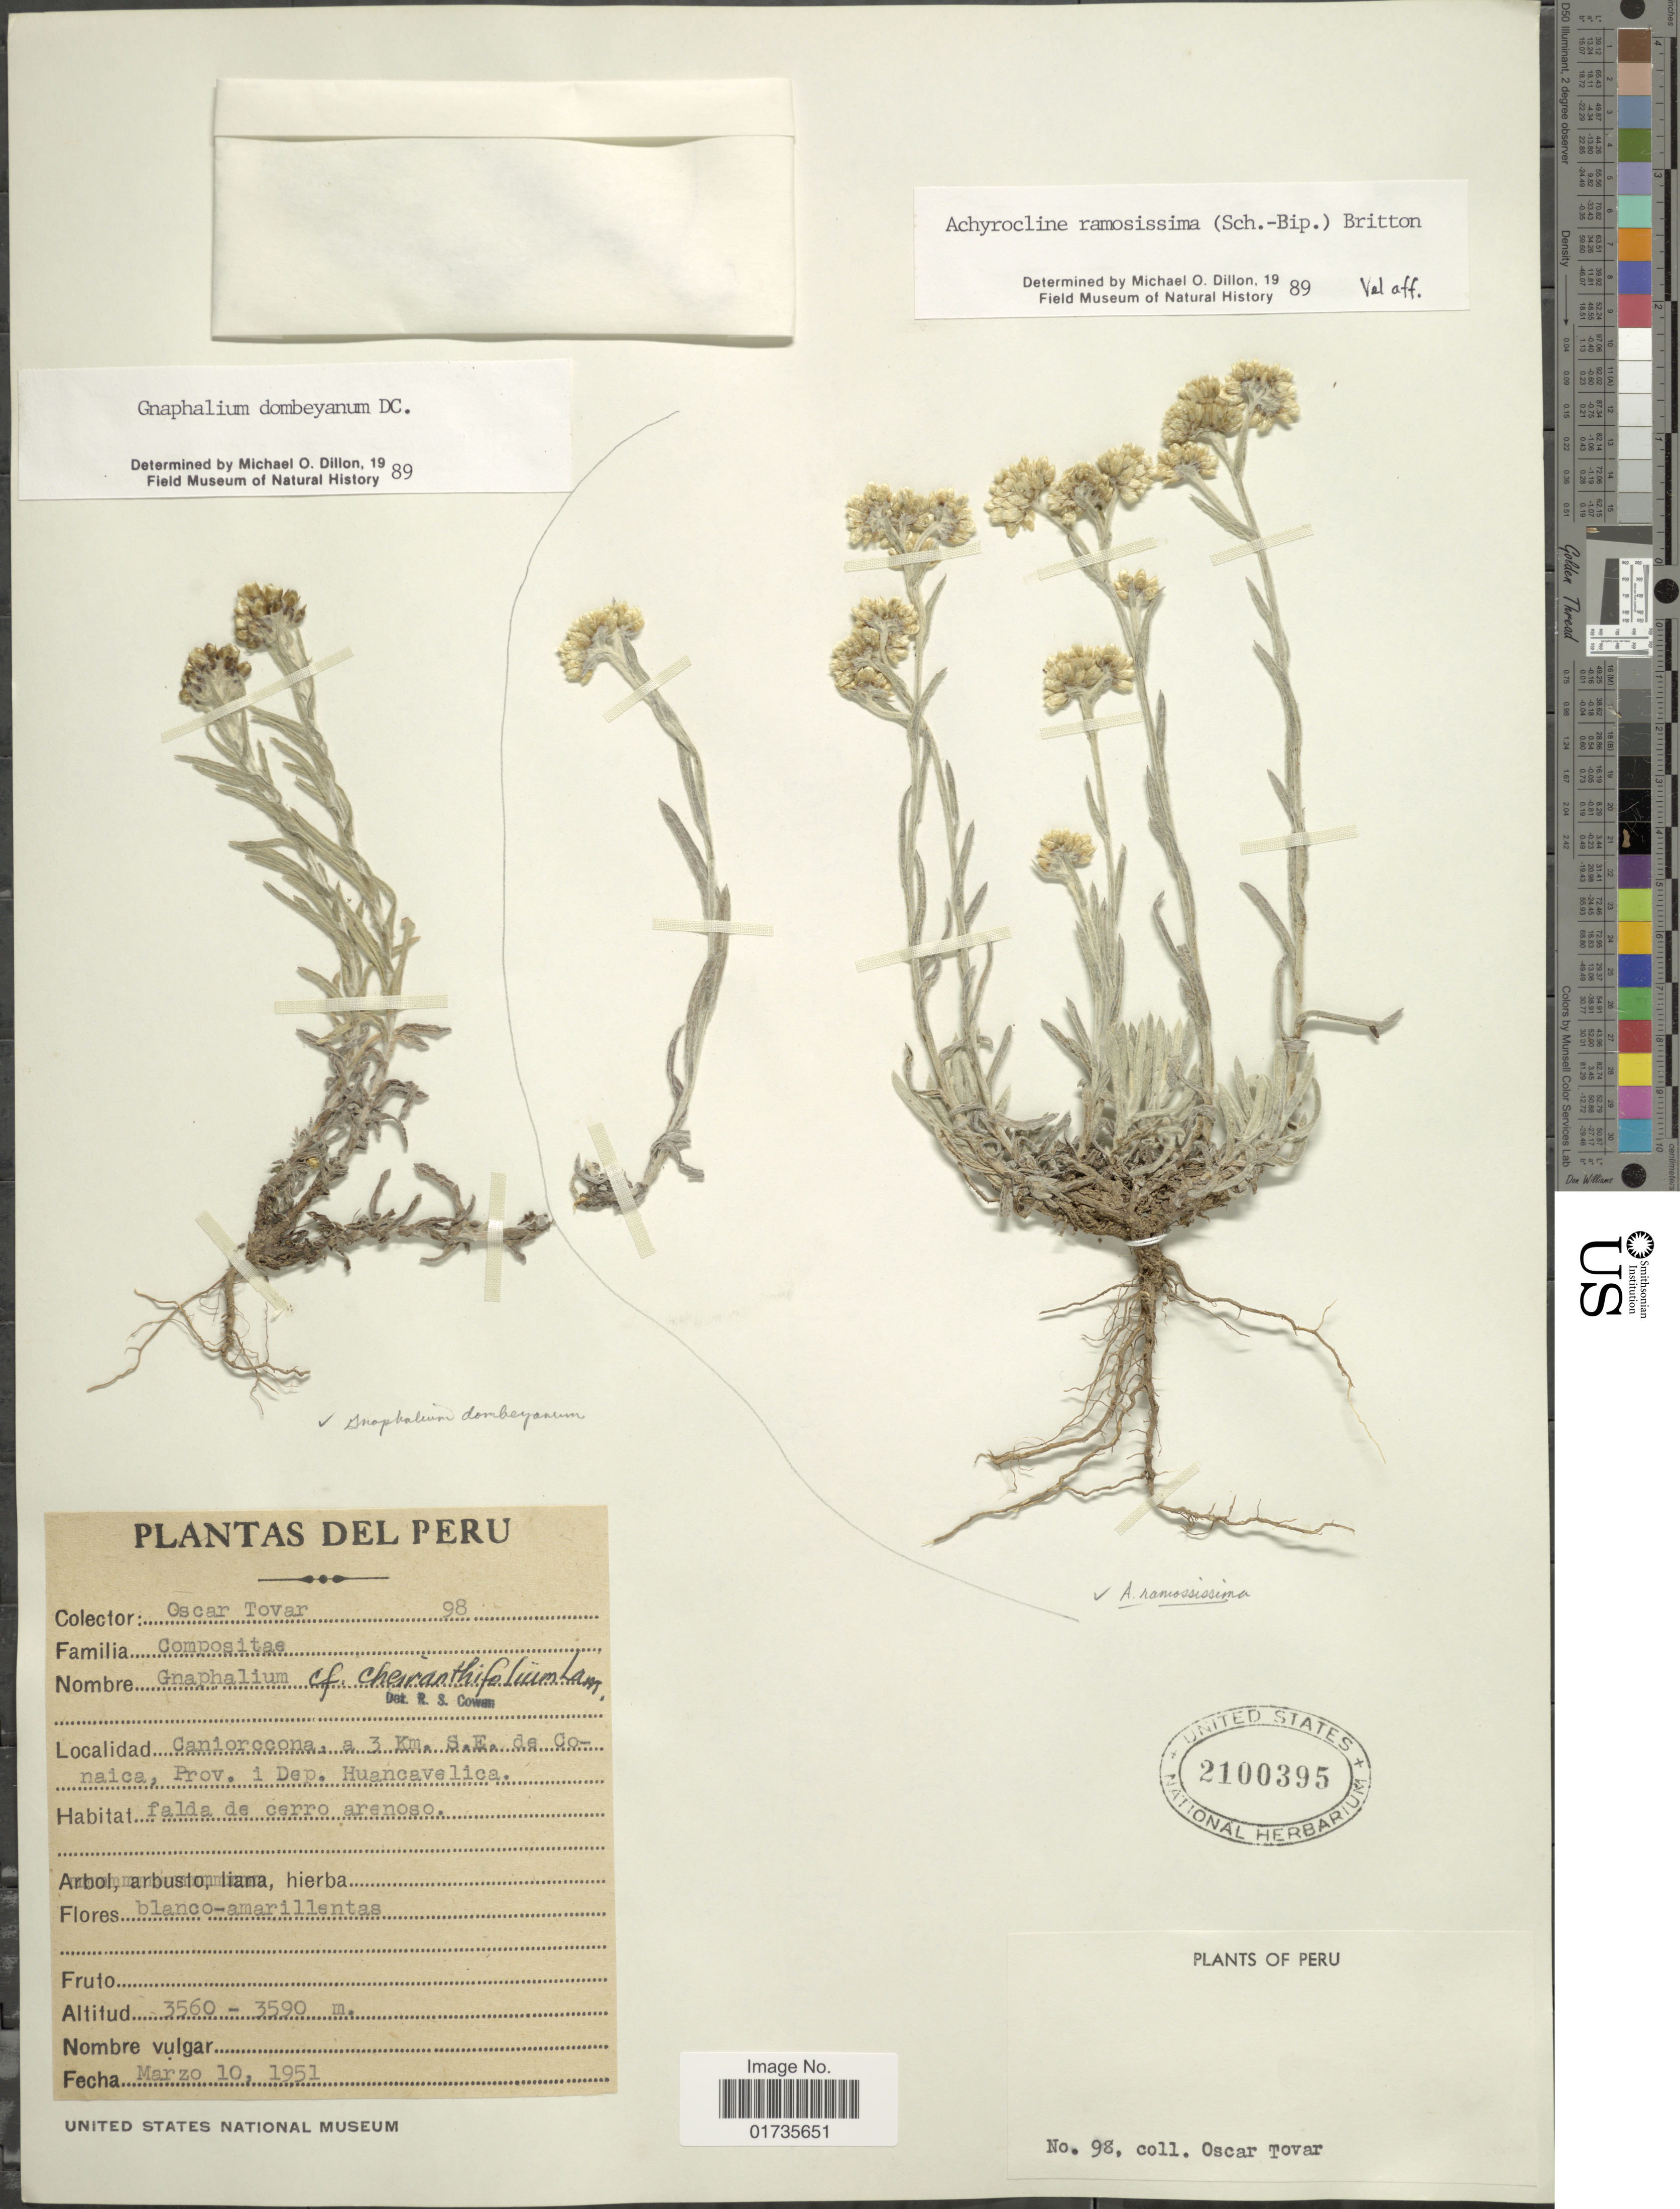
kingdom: Plantae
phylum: Tracheophyta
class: Magnoliopsida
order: Asterales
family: Asteraceae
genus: Achyrocline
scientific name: Achyrocline ramosissima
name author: (Sch. Bip.) Britton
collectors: O. Tovar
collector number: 98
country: Peru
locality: Peru. Caniorccona, a 3 Km. S. E. de Conaica, prov. i Dep. Huancavelica.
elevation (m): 3560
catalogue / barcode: US 2100395